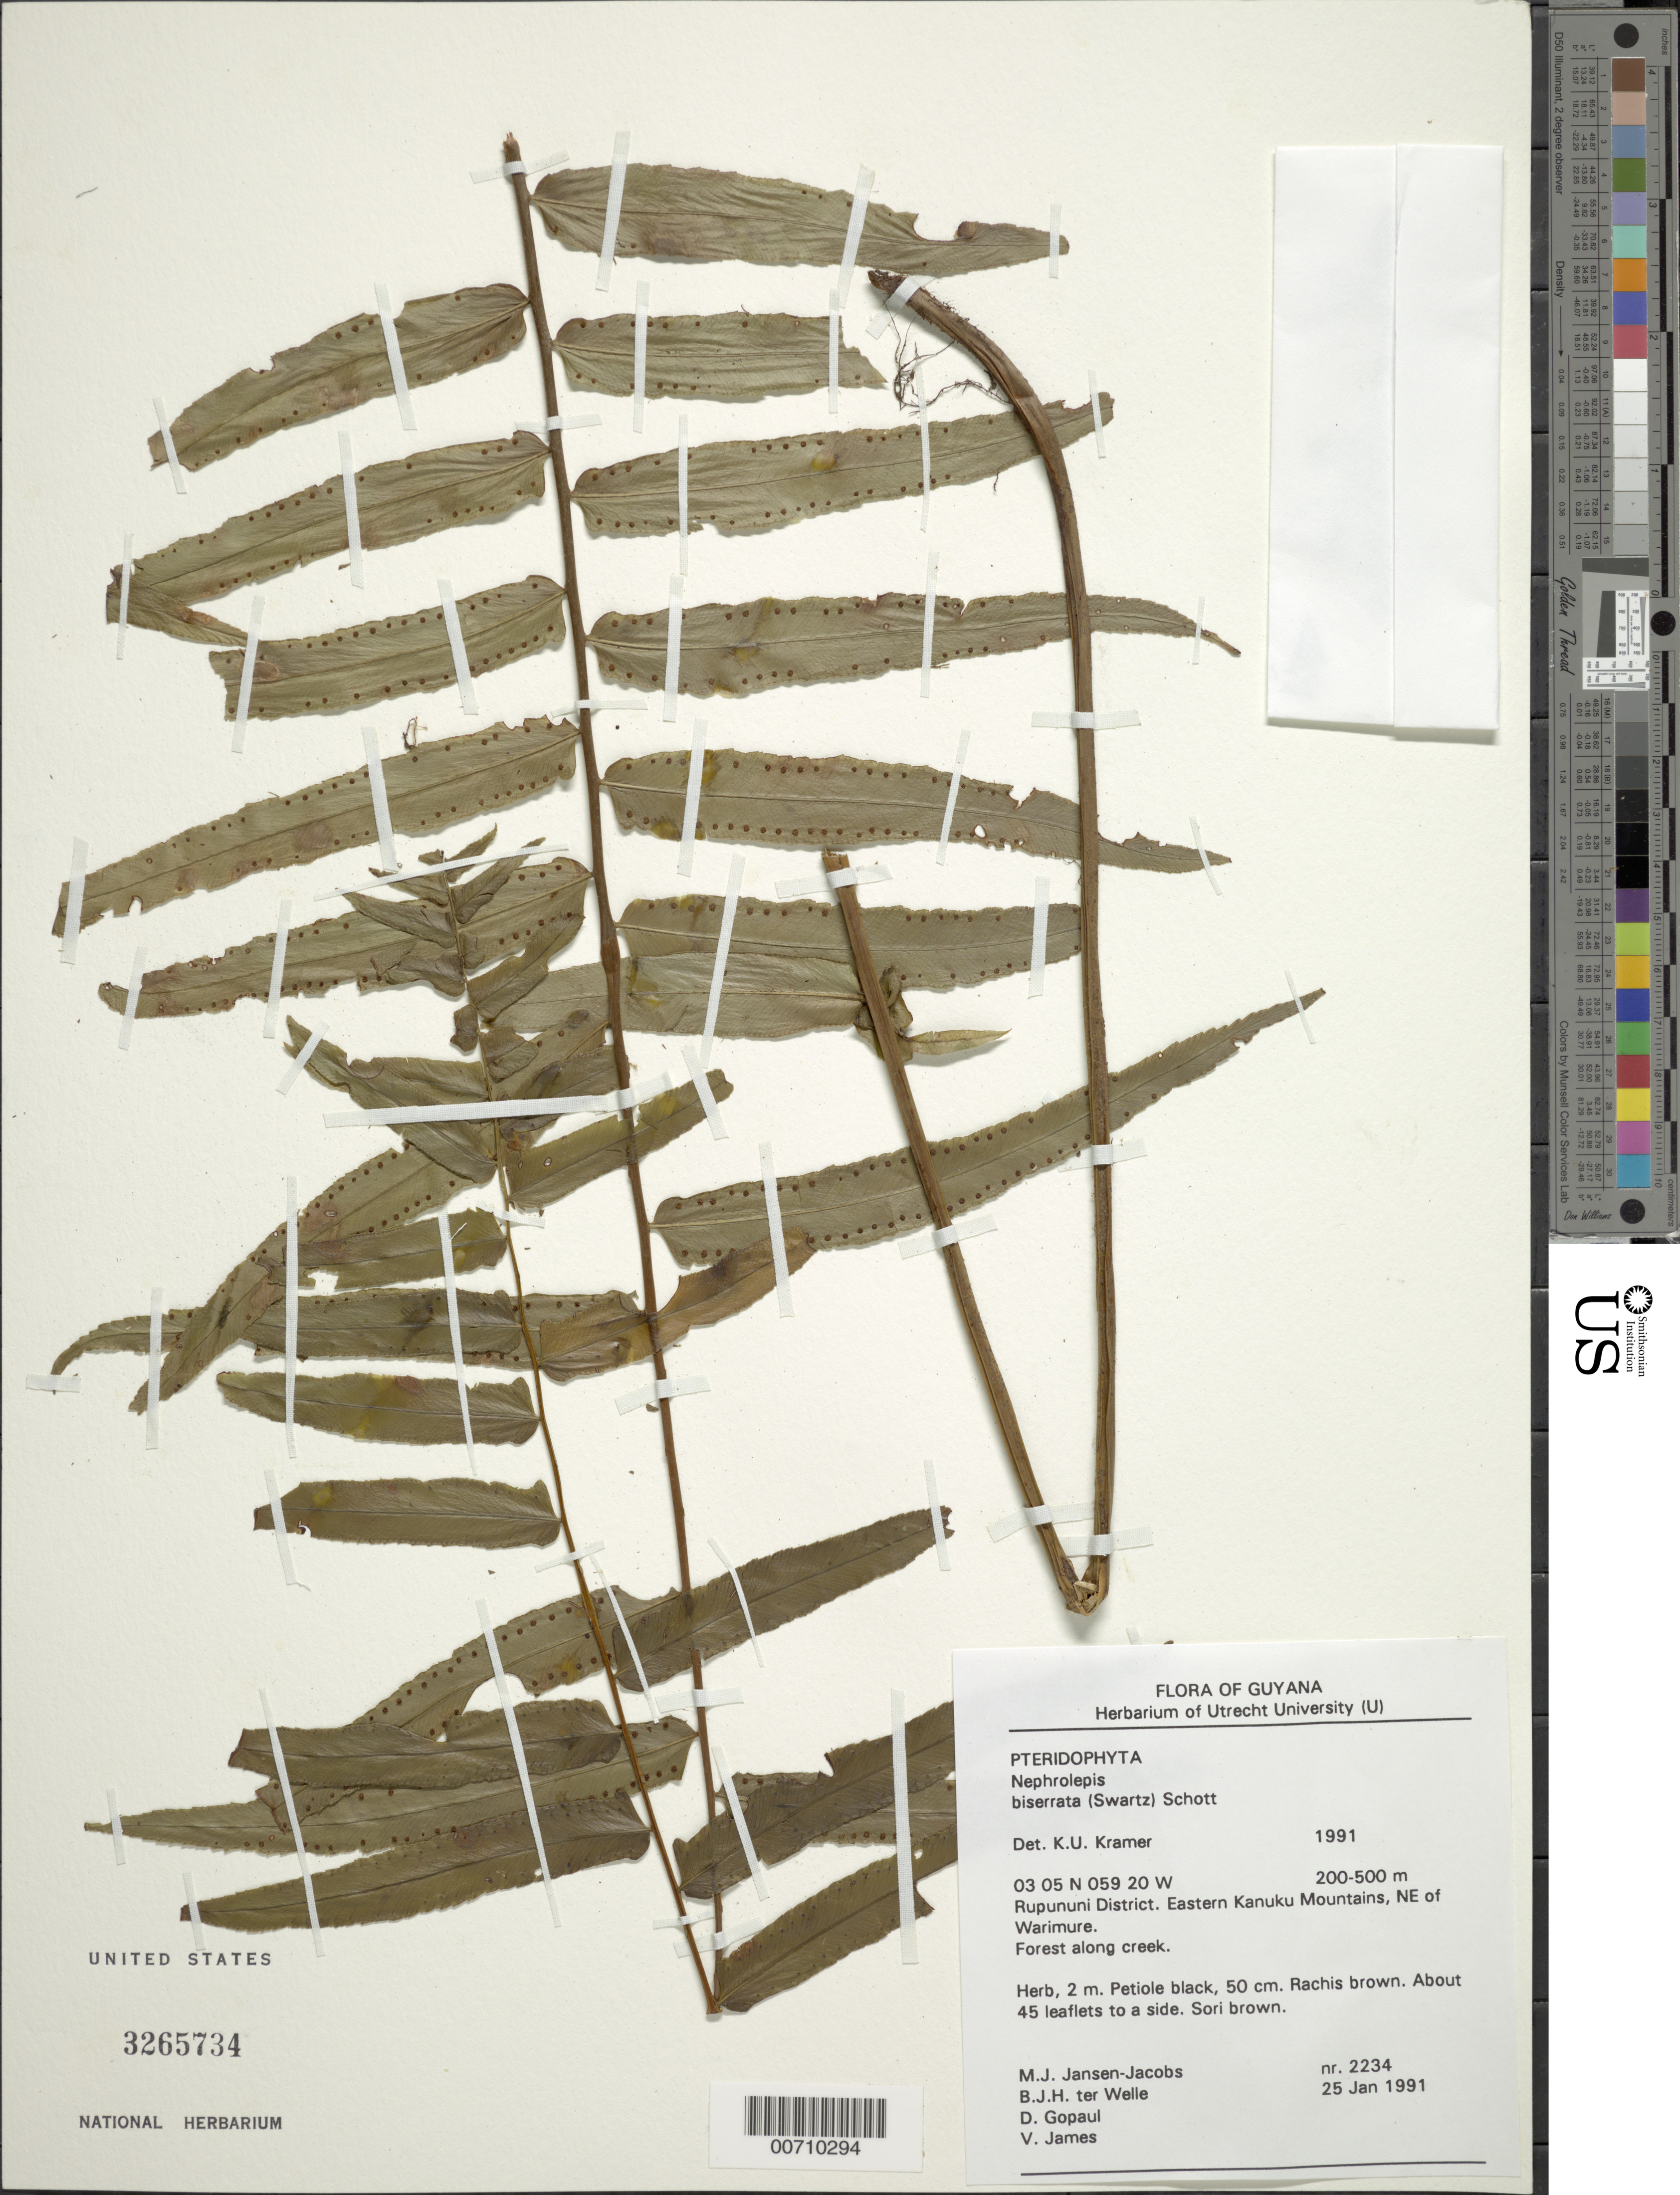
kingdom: Plantae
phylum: Tracheophyta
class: Polypodiopsida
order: Polypodiales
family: Nephrolepidaceae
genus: Nephrolepis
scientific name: Nephrolepis biserrata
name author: (Sw.) Schott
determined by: Kramer, K. U.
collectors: M. J. Jansen-Jacobs, B. Welle, D. Gopaul & V. James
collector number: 2234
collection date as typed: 25-Jan-91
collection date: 1991-01-25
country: Guyana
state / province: U. Takutu-U. Essequibo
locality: Warimure, NE of, eastern Kanuku Mts., Rupununi District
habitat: Forest along creek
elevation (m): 200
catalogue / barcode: US 3265734